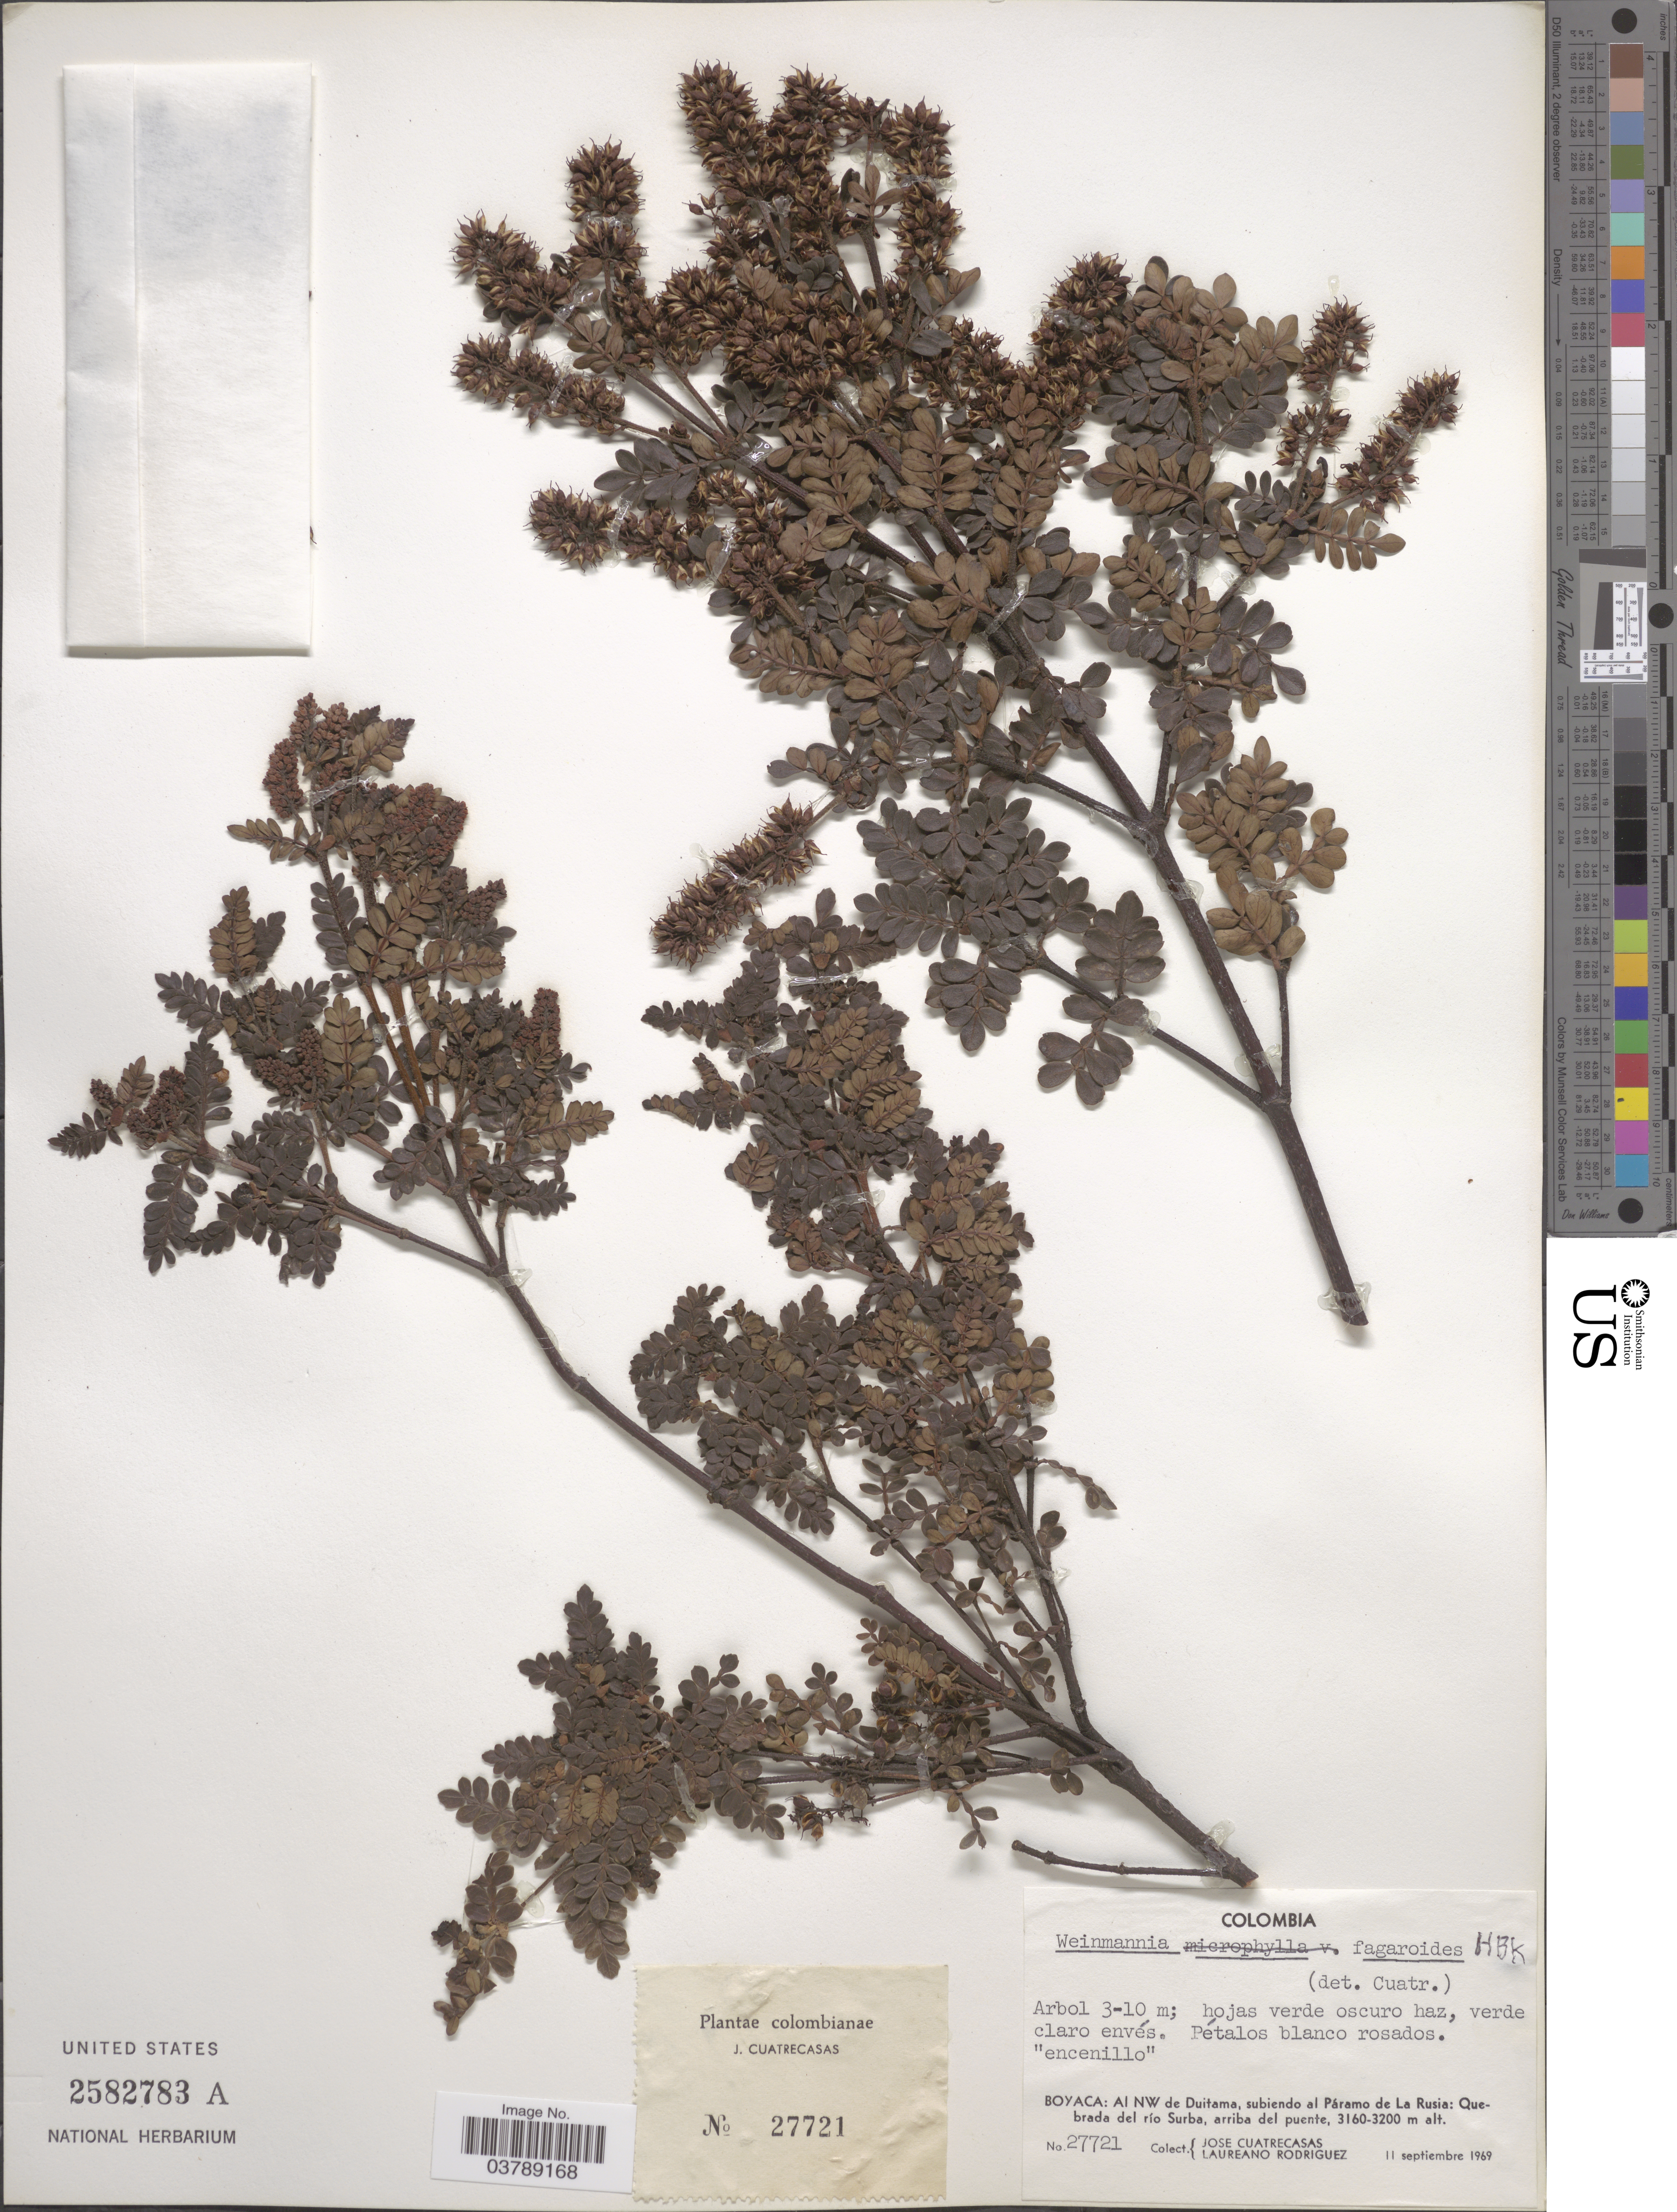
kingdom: Plantae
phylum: Tracheophyta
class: Magnoliopsida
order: Oxalidales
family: Cunoniaceae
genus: Weinmannia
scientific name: Weinmannia fagaroides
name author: Kunth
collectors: J. Cuatrecasas & L. Rodriguez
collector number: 27721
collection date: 1969-09-11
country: Colombia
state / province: Boyacá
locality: Al NW de Duitama, subiendo al Páramo de La Rusia: Quebrada del río Surba, arriba del puente.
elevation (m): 3160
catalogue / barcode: US 2582783A